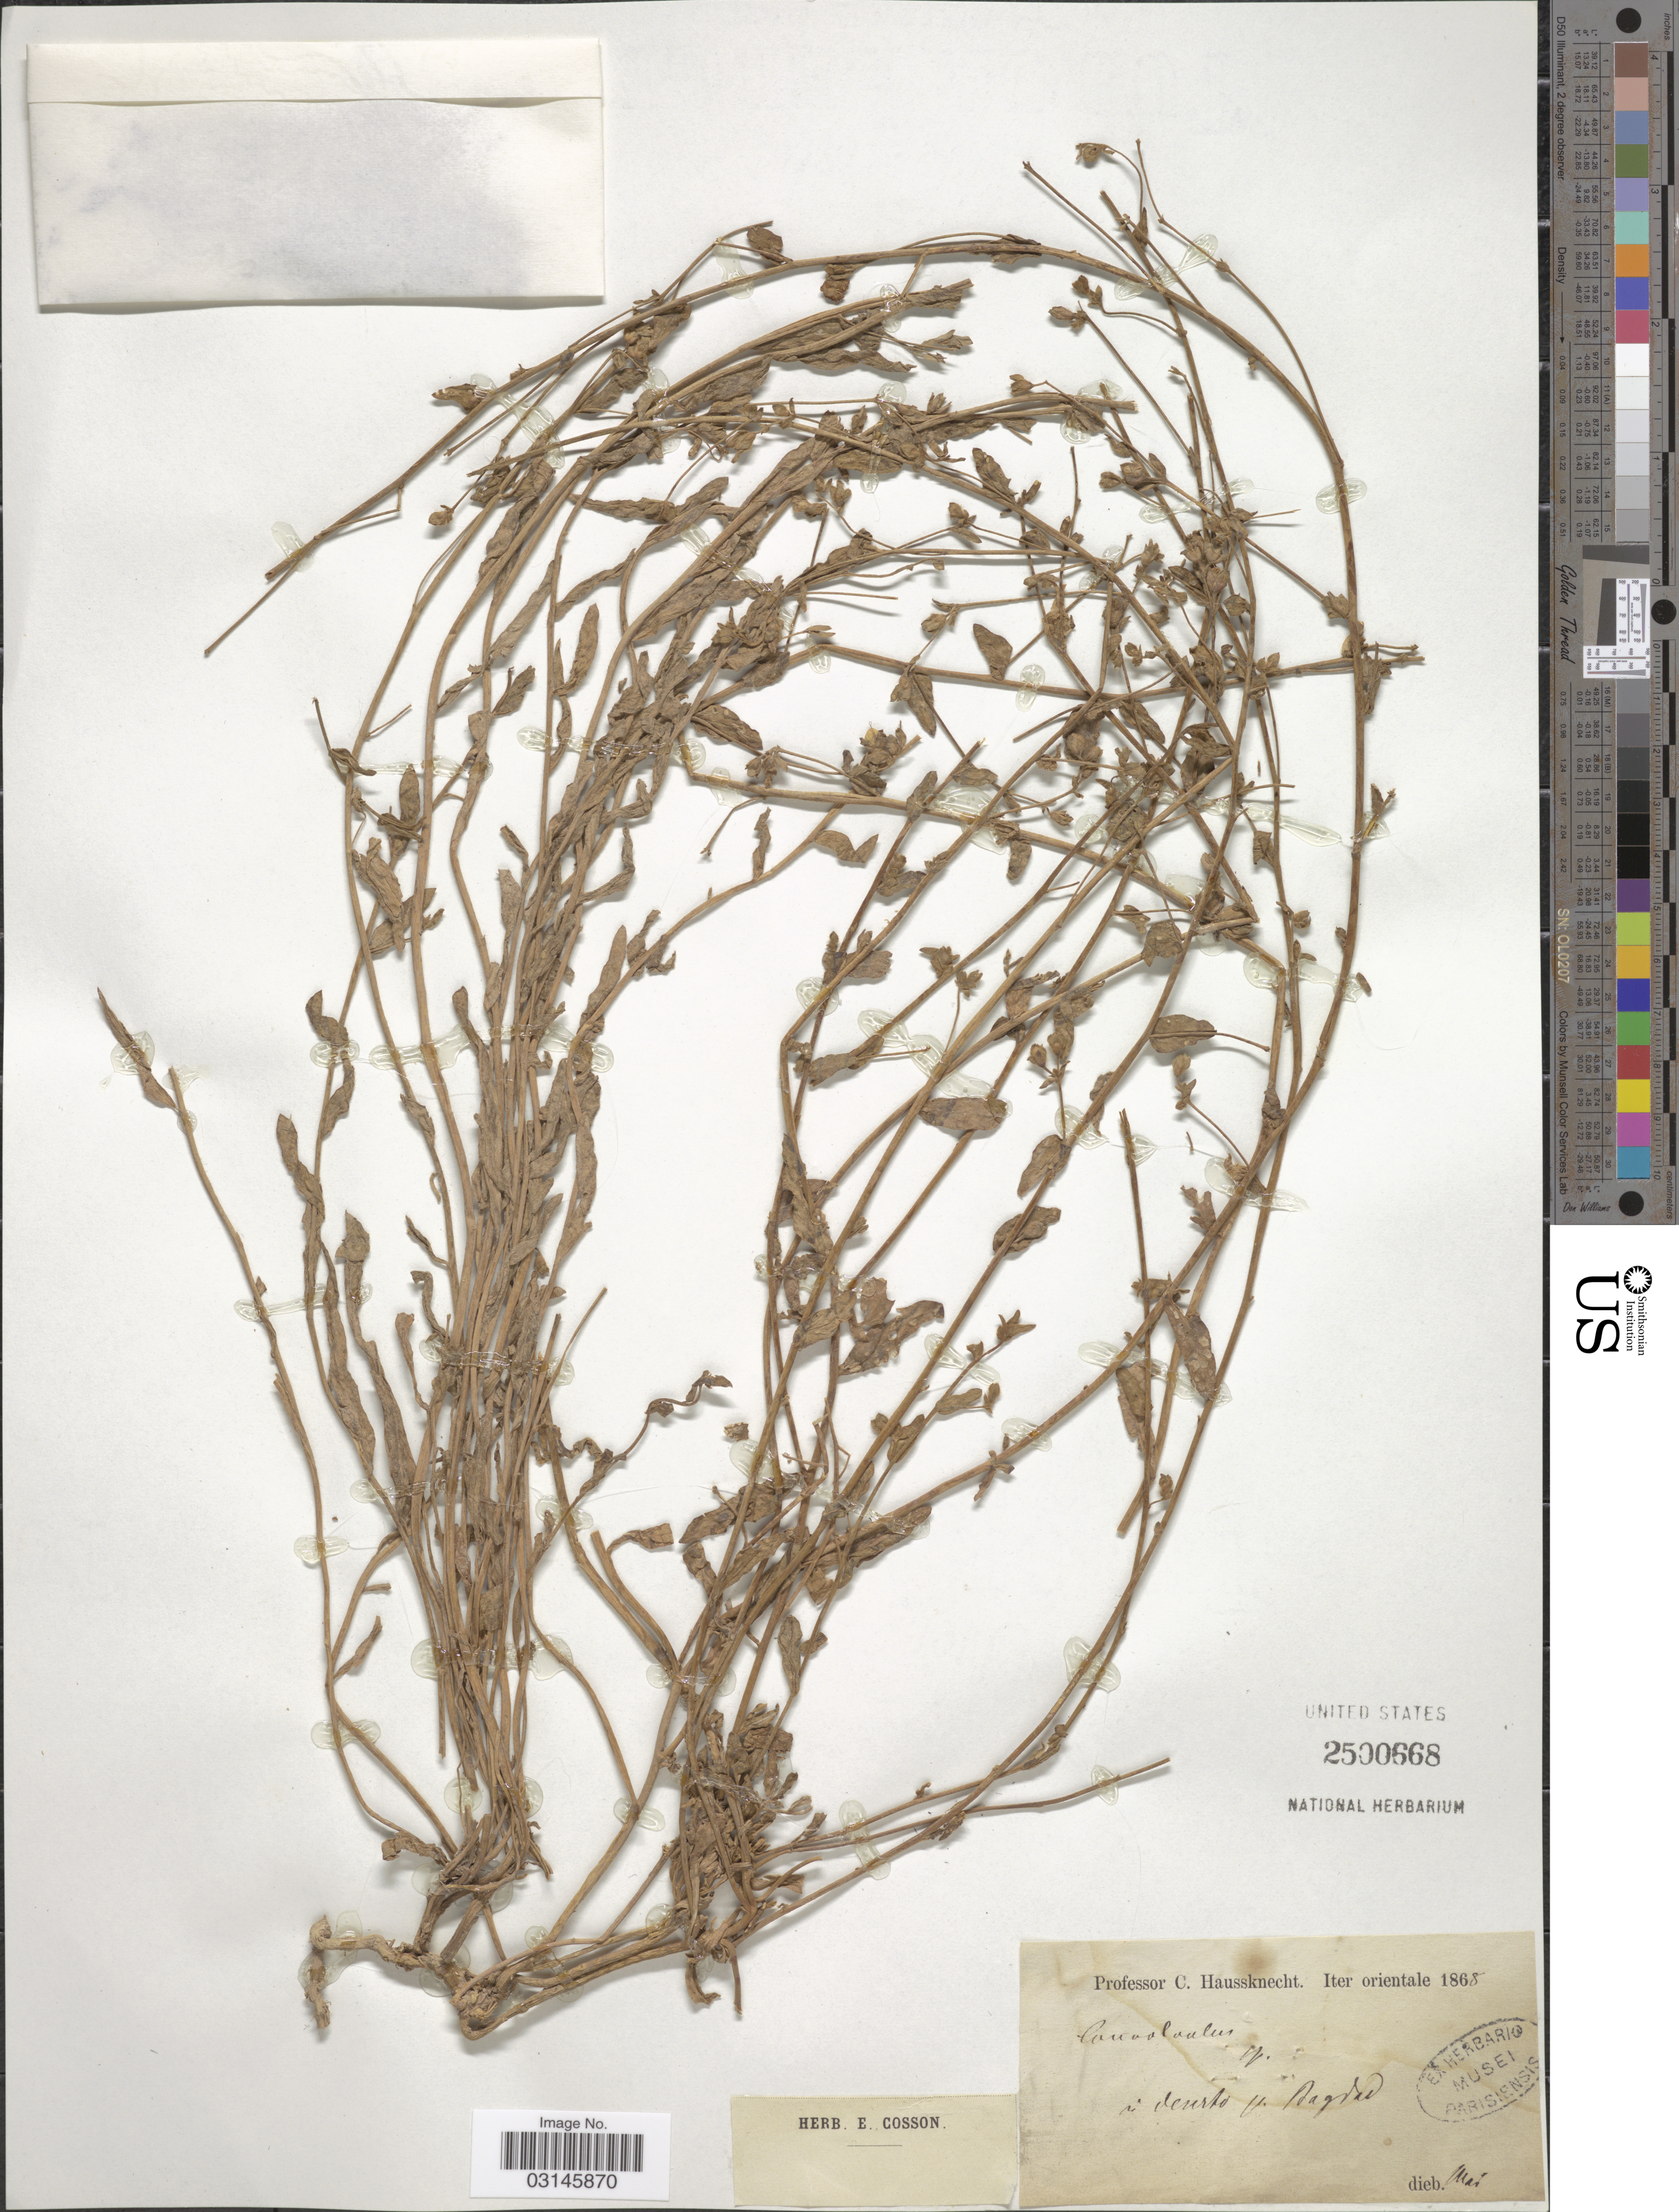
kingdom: Plantae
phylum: Tracheophyta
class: Magnoliopsida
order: Solanales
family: Convolvulaceae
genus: Convolvulus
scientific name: Convolvulus sp.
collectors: C. Haussknecht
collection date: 1868-05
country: Iraq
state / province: Baghdad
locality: Iter orientale, in [interpreted] densto [interpreted] v [interpreted] Bagdad.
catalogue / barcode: US 2500668